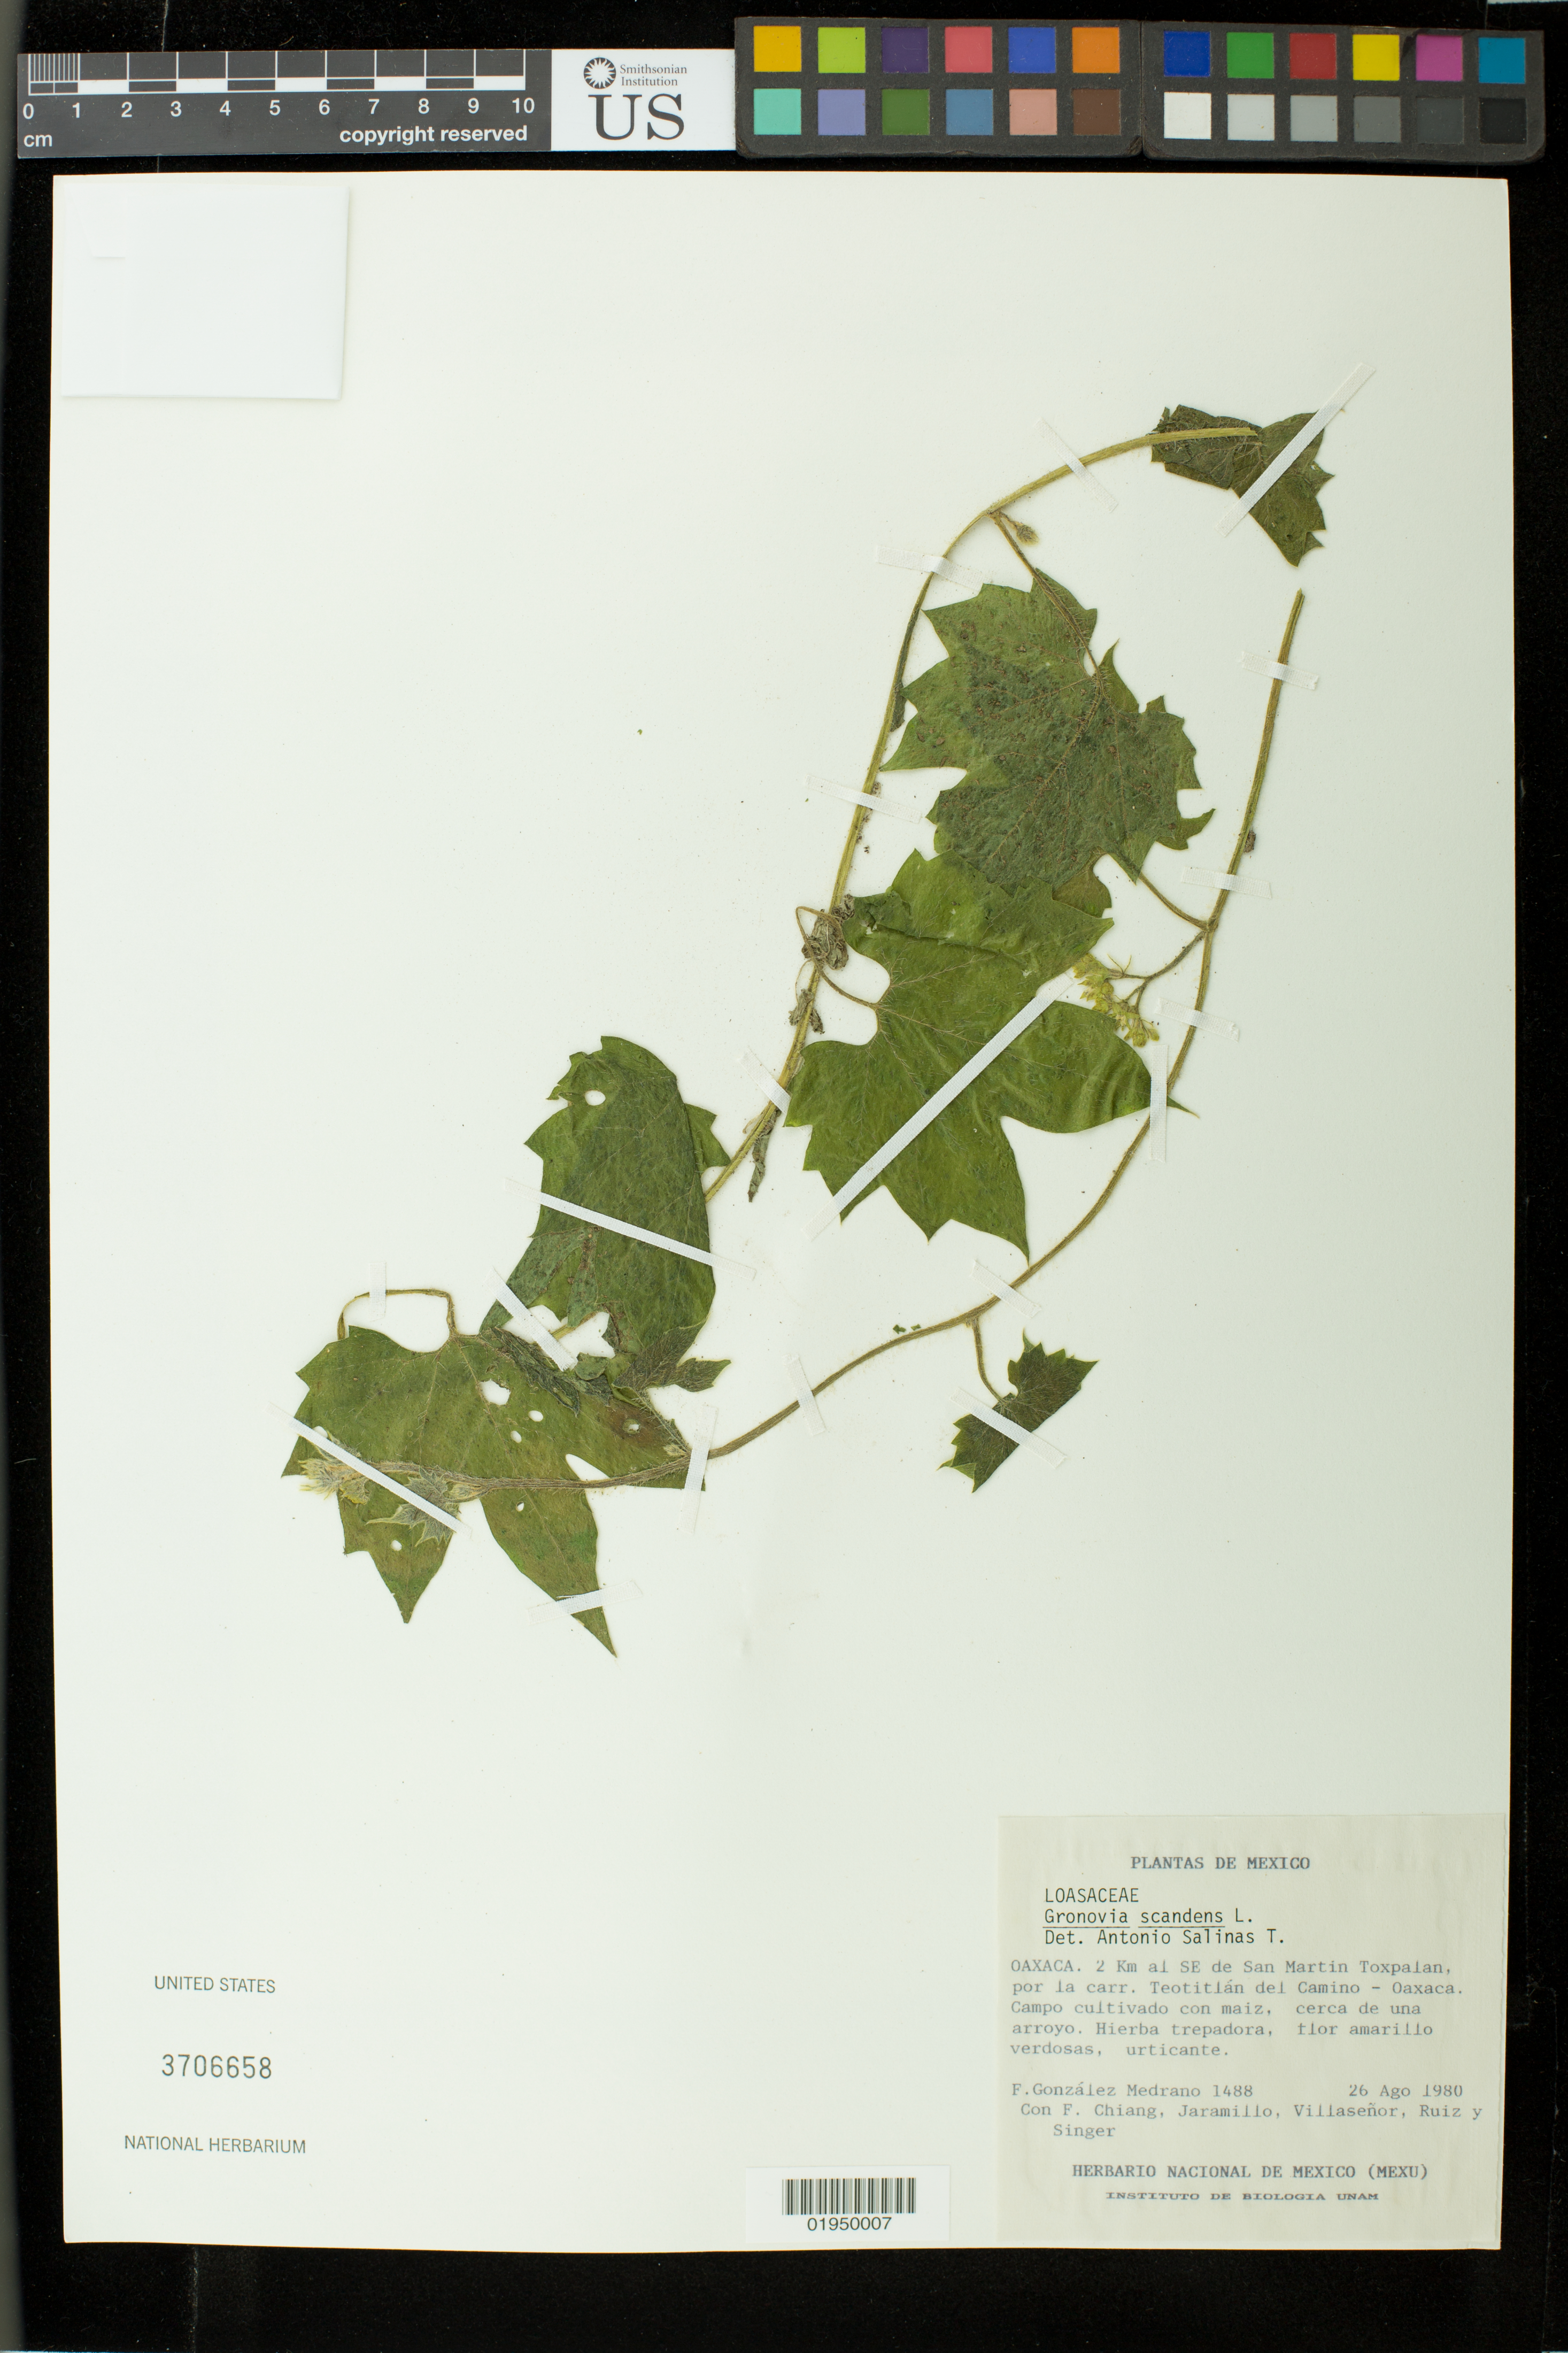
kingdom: Plantae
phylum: Tracheophyta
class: Magnoliopsida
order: Cornales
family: Loasaceae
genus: Gronovia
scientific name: Gronovia scandens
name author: L.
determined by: Salinas T., A.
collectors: F. Gonzalez M., F. Chiang C., Jaramillo, --, -. Villaseñor, Ruiz, -- & Singer, --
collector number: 1488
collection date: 1980-08-26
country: Mexico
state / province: Oaxaca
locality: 2 km al SE de San Martin Toxpalan, por la carr. Teotitlan del Camino - Oaxaca.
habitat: Campo cultivado con maiz, cerca de una arroyo.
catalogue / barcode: US 3706658